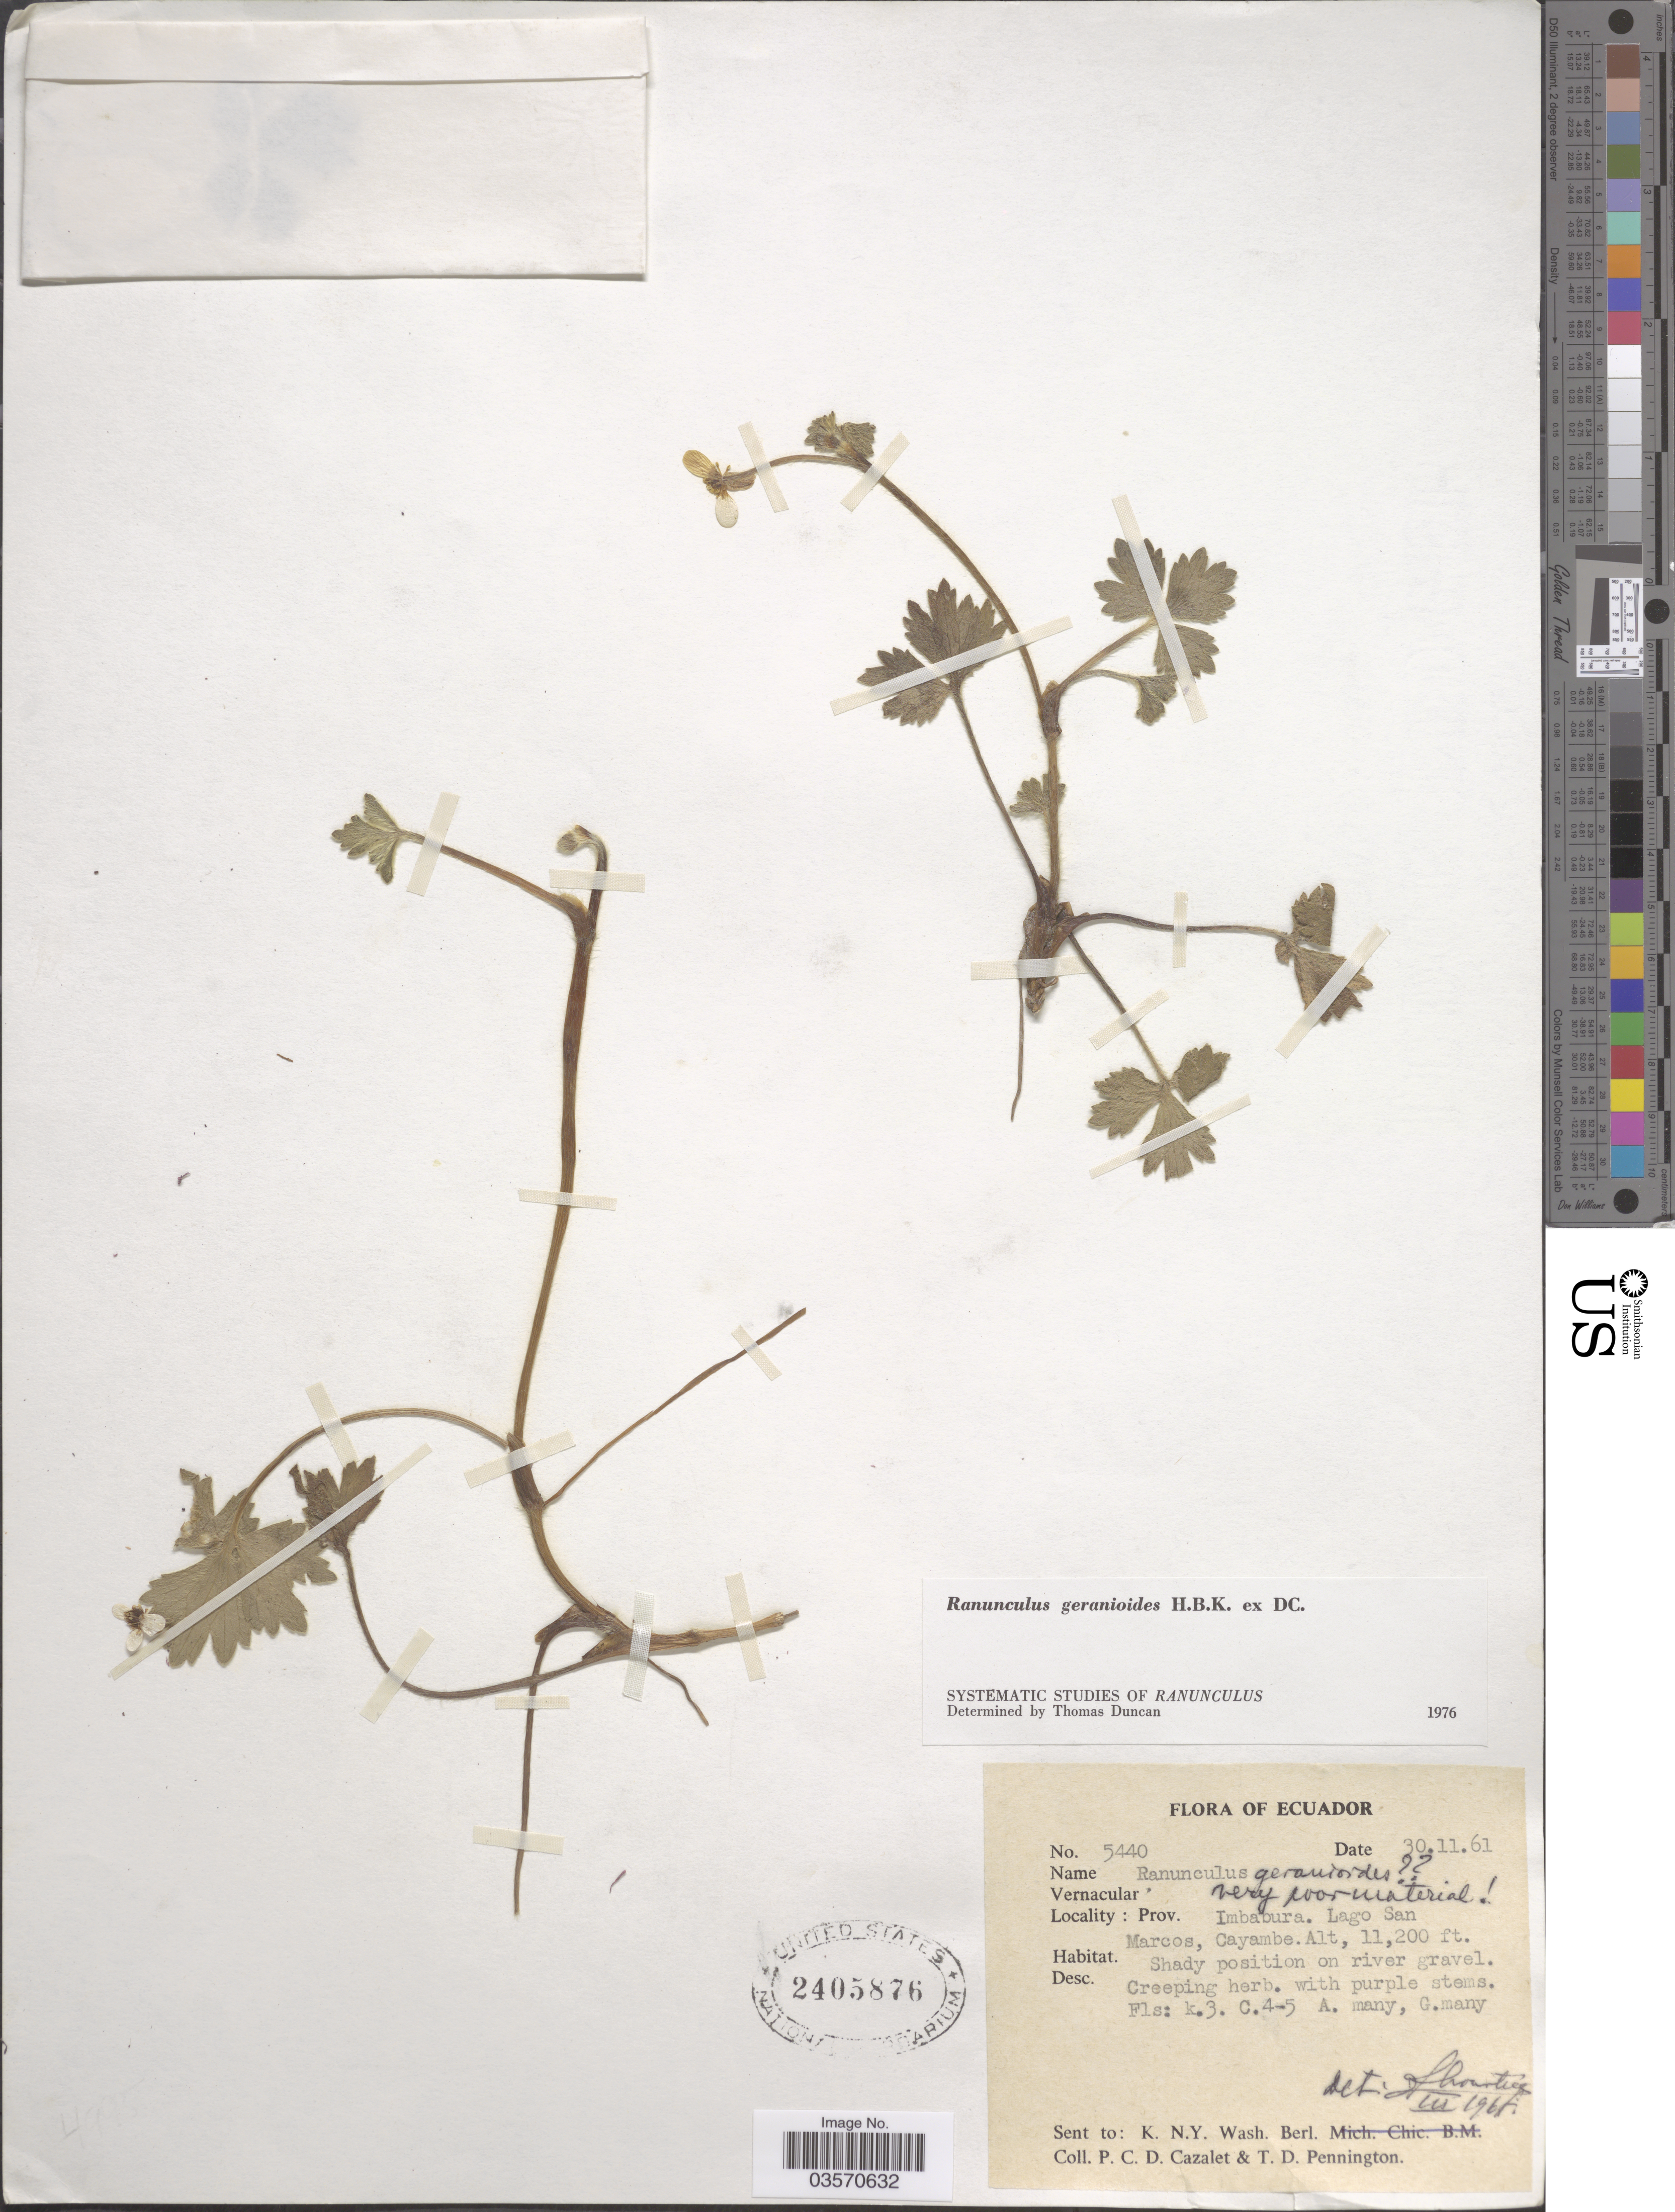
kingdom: Plantae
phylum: Tracheophyta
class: Magnoliopsida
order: Ranunculales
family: Ranunculaceae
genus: Ranunculus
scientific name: Ranunculus geranioides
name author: Humb. et al. ex DC.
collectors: P. C. D. Cazalet & T. D. Pennington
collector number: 5440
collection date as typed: Transcribed d/m/y: 30/11/61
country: Ecuador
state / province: Imbabura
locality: Lago San Marcos, Cayambe.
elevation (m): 3414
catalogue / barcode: US 2405876